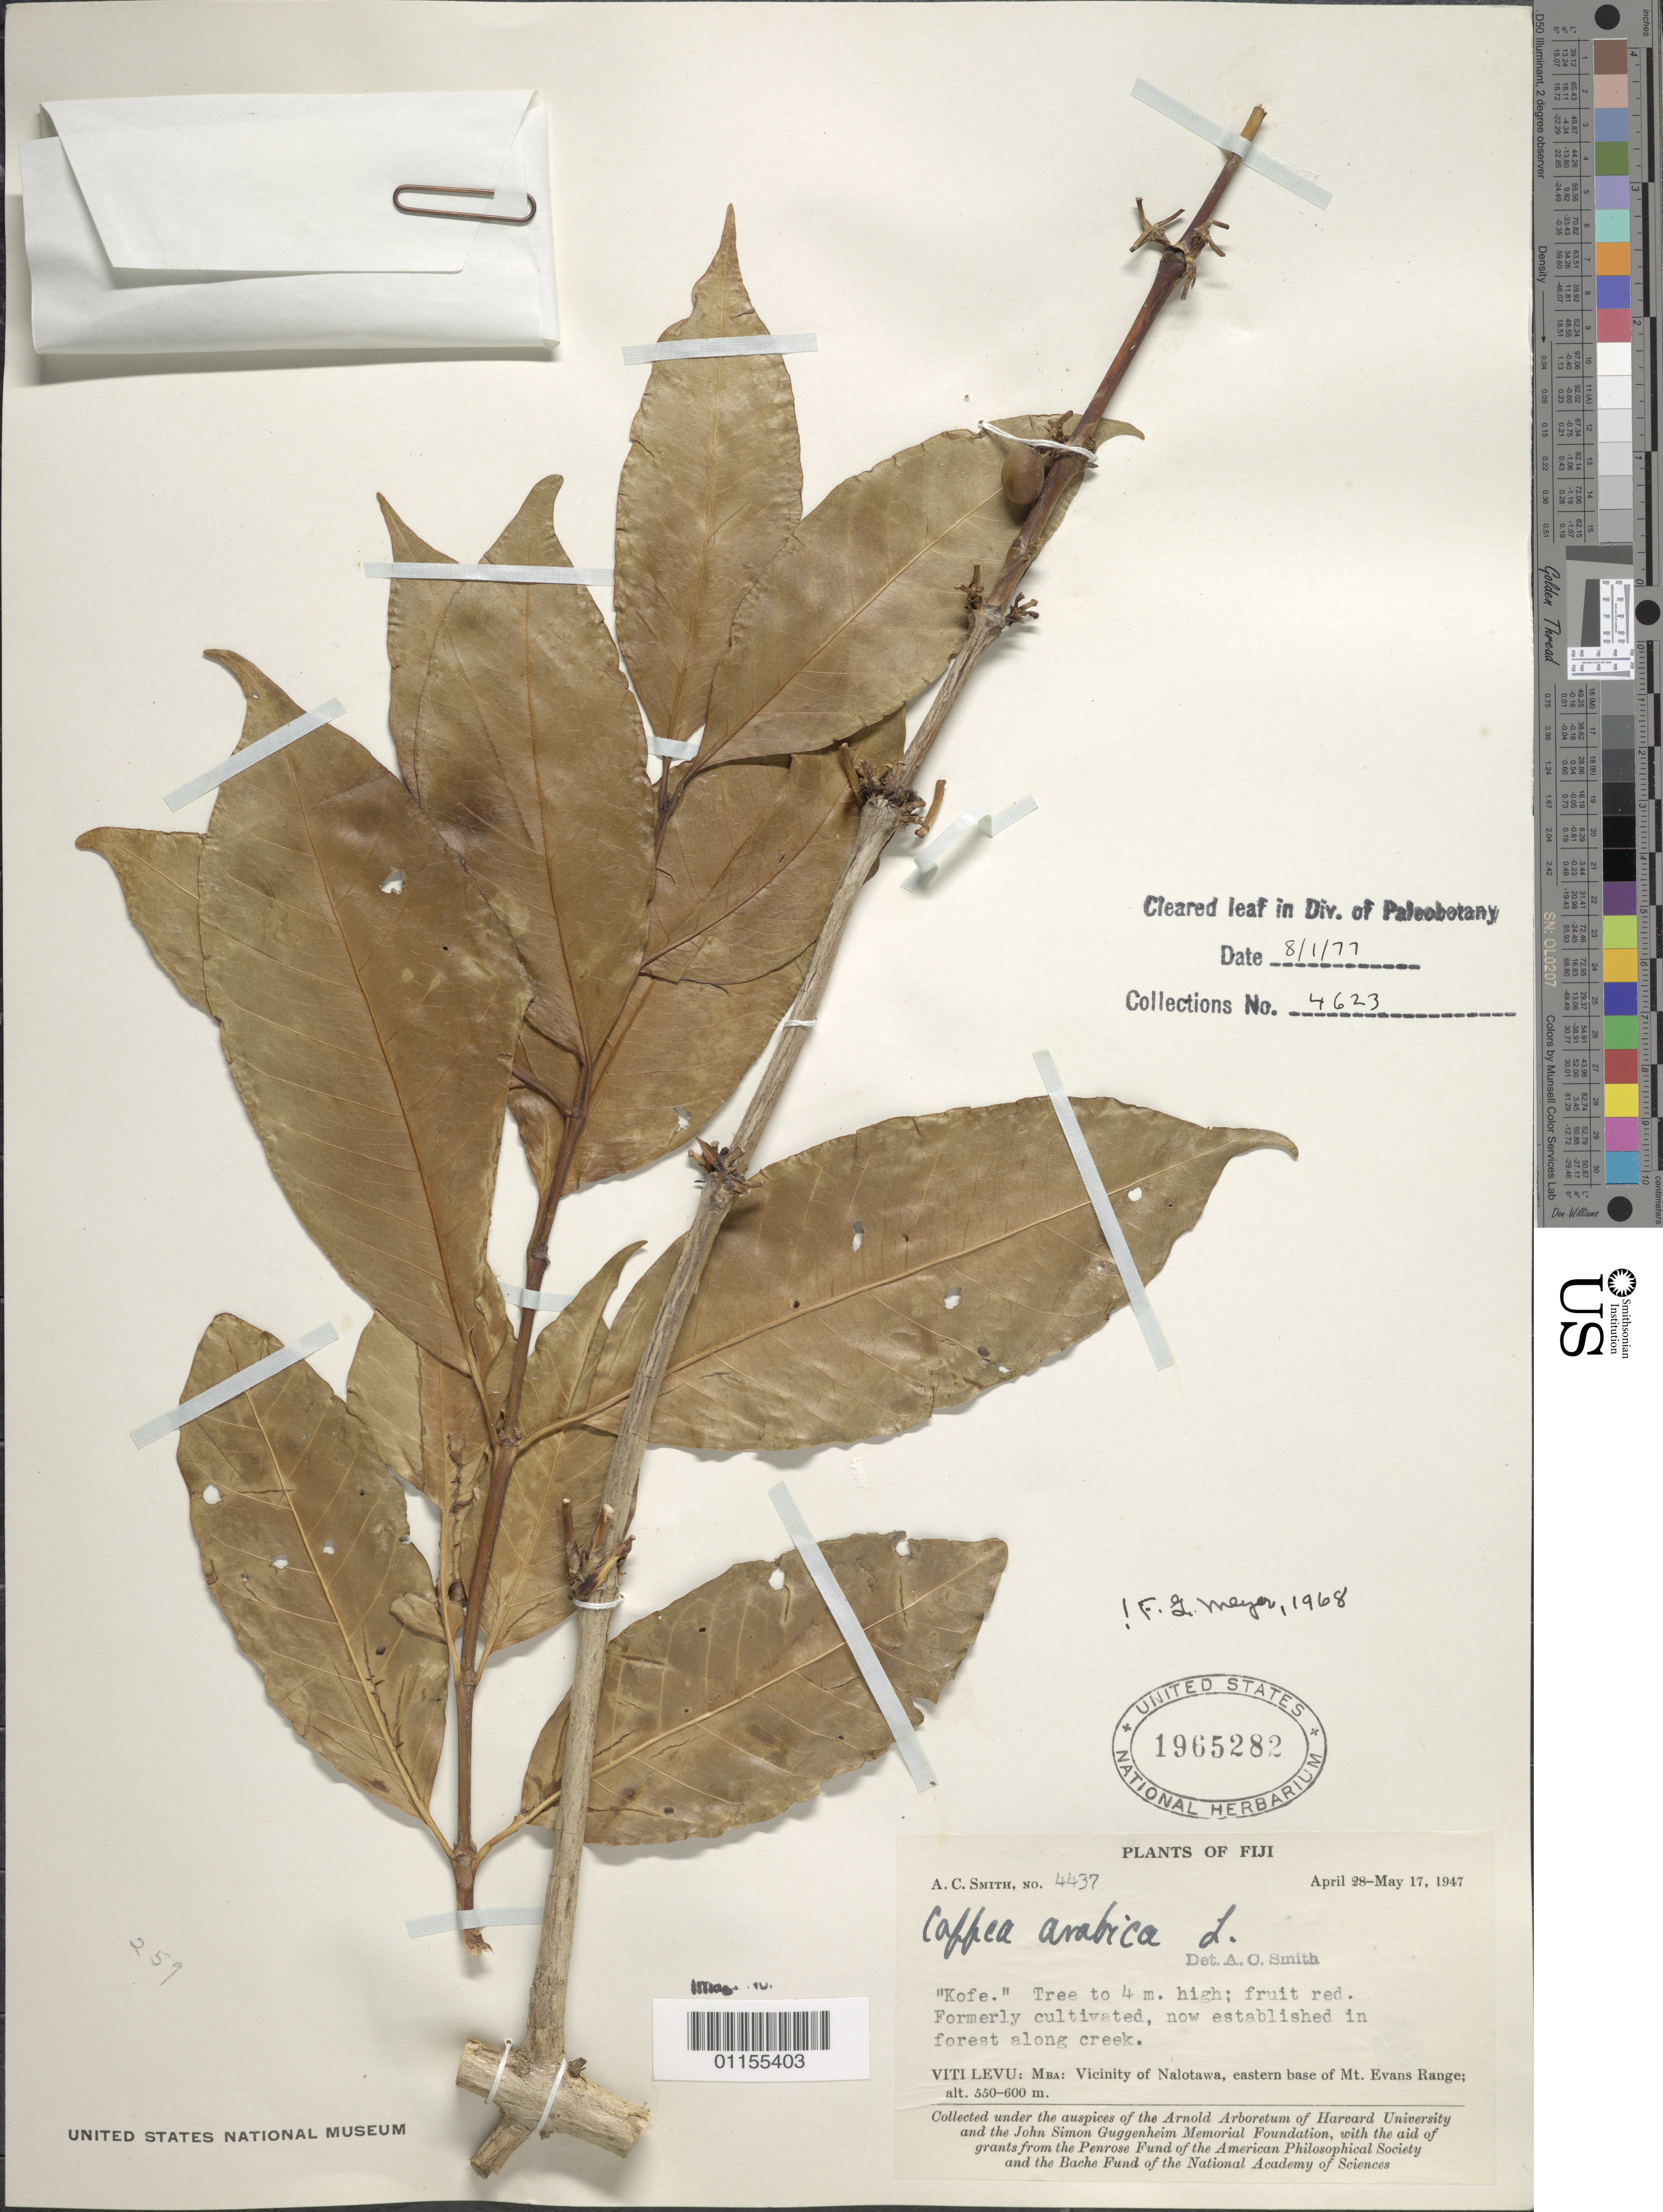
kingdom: Plantae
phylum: Tracheophyta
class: Magnoliopsida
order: Gentianales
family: Rubiaceae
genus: Coffea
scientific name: Coffea arabica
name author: L.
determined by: Smith, A. C.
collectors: A. C. Smith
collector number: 4437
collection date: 1947-04-28/1947-05-17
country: Fiji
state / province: Mba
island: Viti Levu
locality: vicinity of Nalotawa, eastern base of Mt. Evans range, Mba, Viti Levu, Fiji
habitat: established in forest along creek.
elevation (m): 550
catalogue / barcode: US 1965282